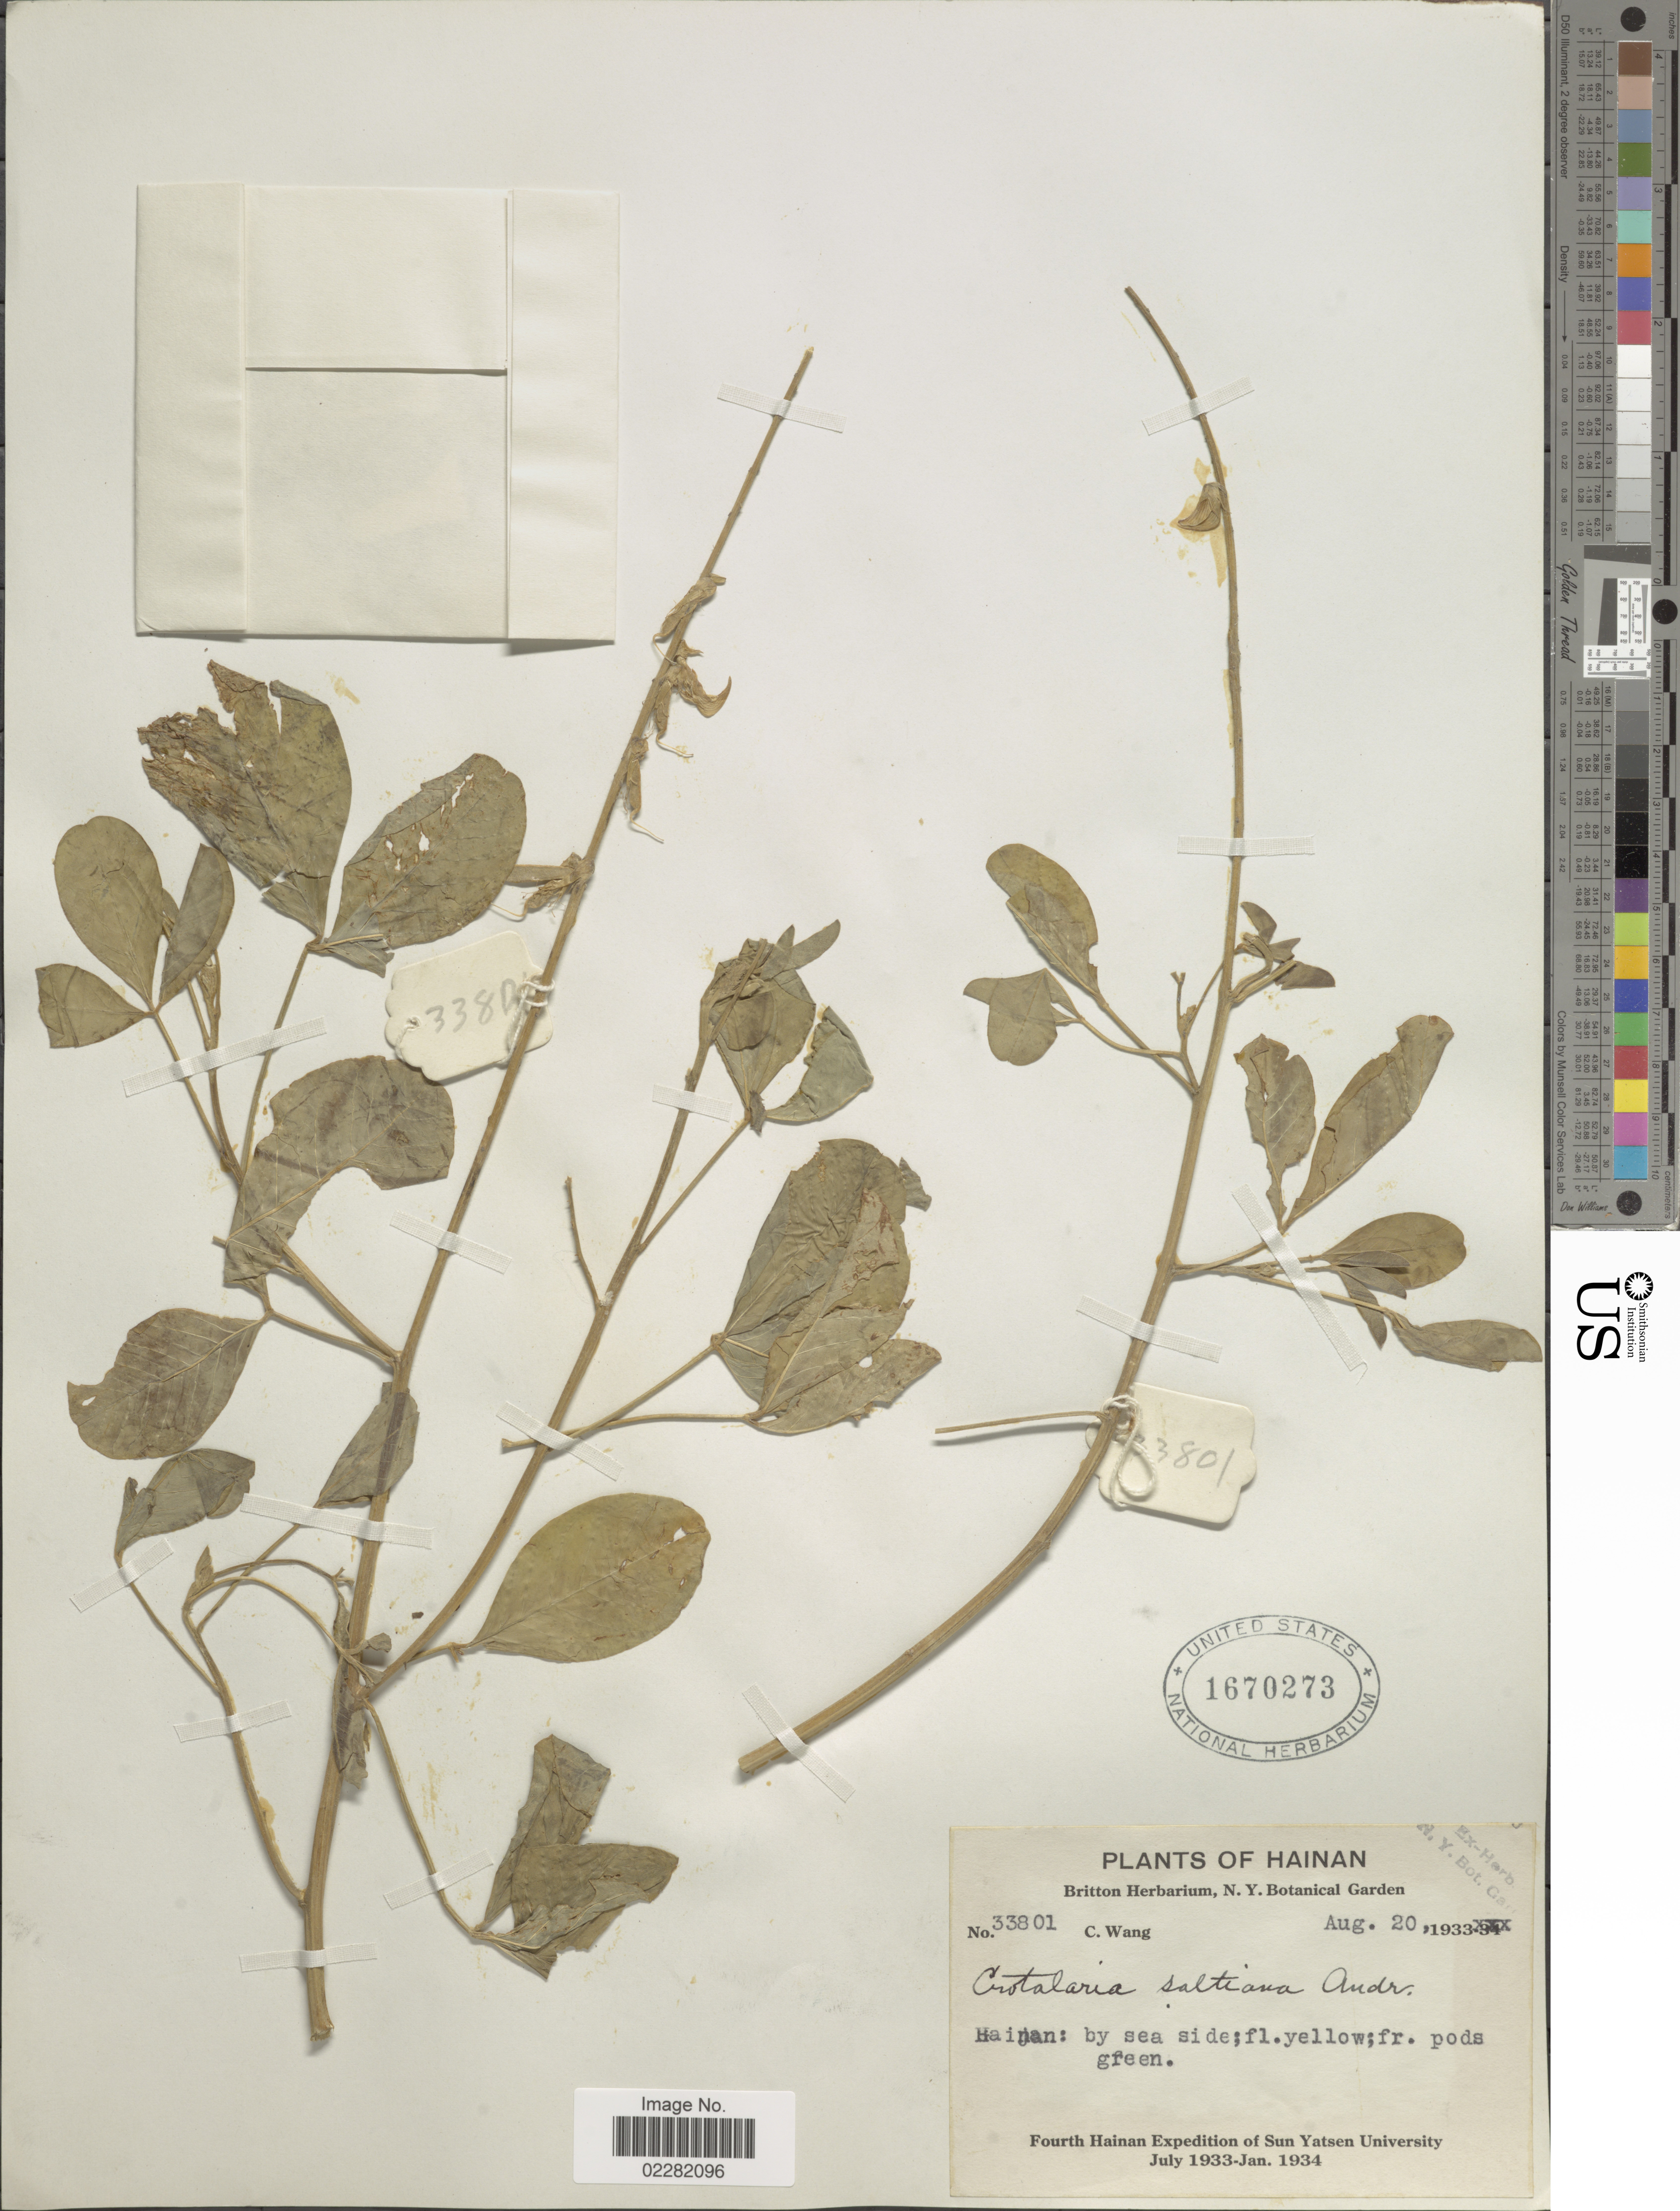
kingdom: Plantae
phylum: Tracheophyta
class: Magnoliopsida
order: Fabales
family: Fabaceae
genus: Crotalaria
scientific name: Crotalaria pallida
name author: Aiton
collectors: C. Wang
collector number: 33801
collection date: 1933-08-20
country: China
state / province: Hainan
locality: Hainan; by sea side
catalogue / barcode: US 1670273